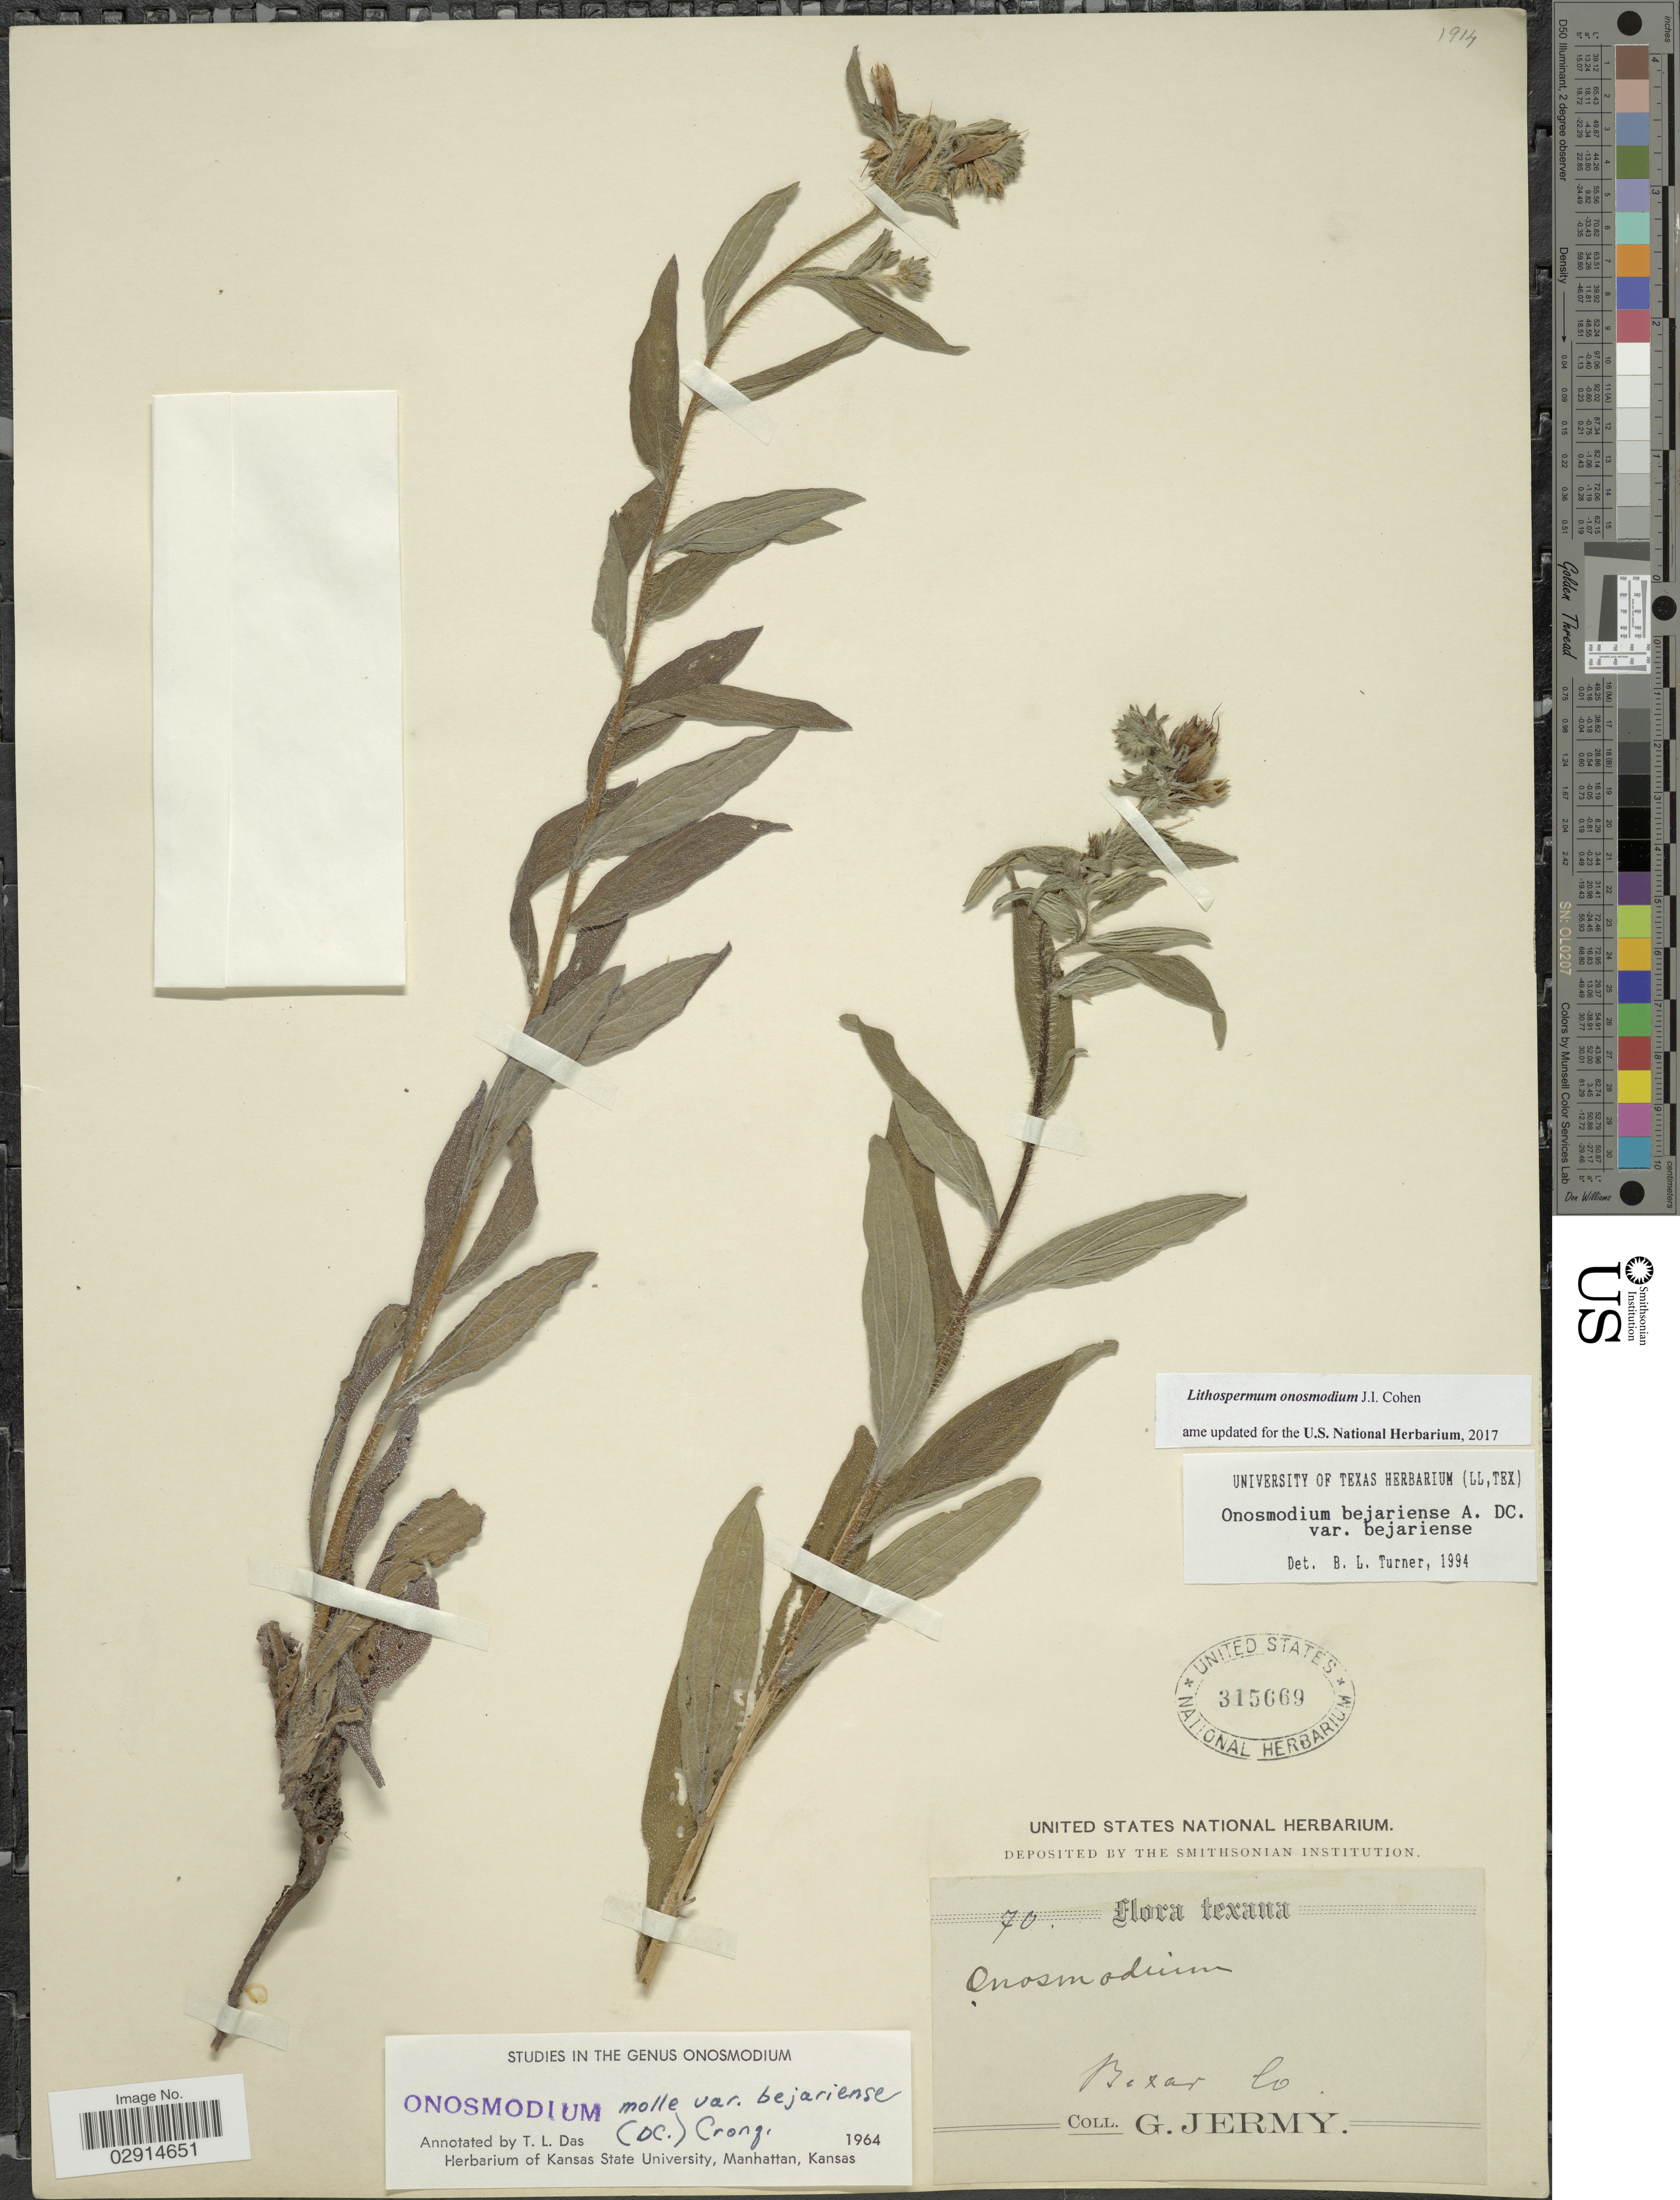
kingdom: Plantae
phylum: Tracheophyta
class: Magnoliopsida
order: Boraginales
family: Boraginaceae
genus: Lithospermum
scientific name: Lithospermum onosmodium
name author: Cohen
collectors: G. Jermy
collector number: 70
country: United States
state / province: Texas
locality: Bexar Co.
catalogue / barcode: US 315669